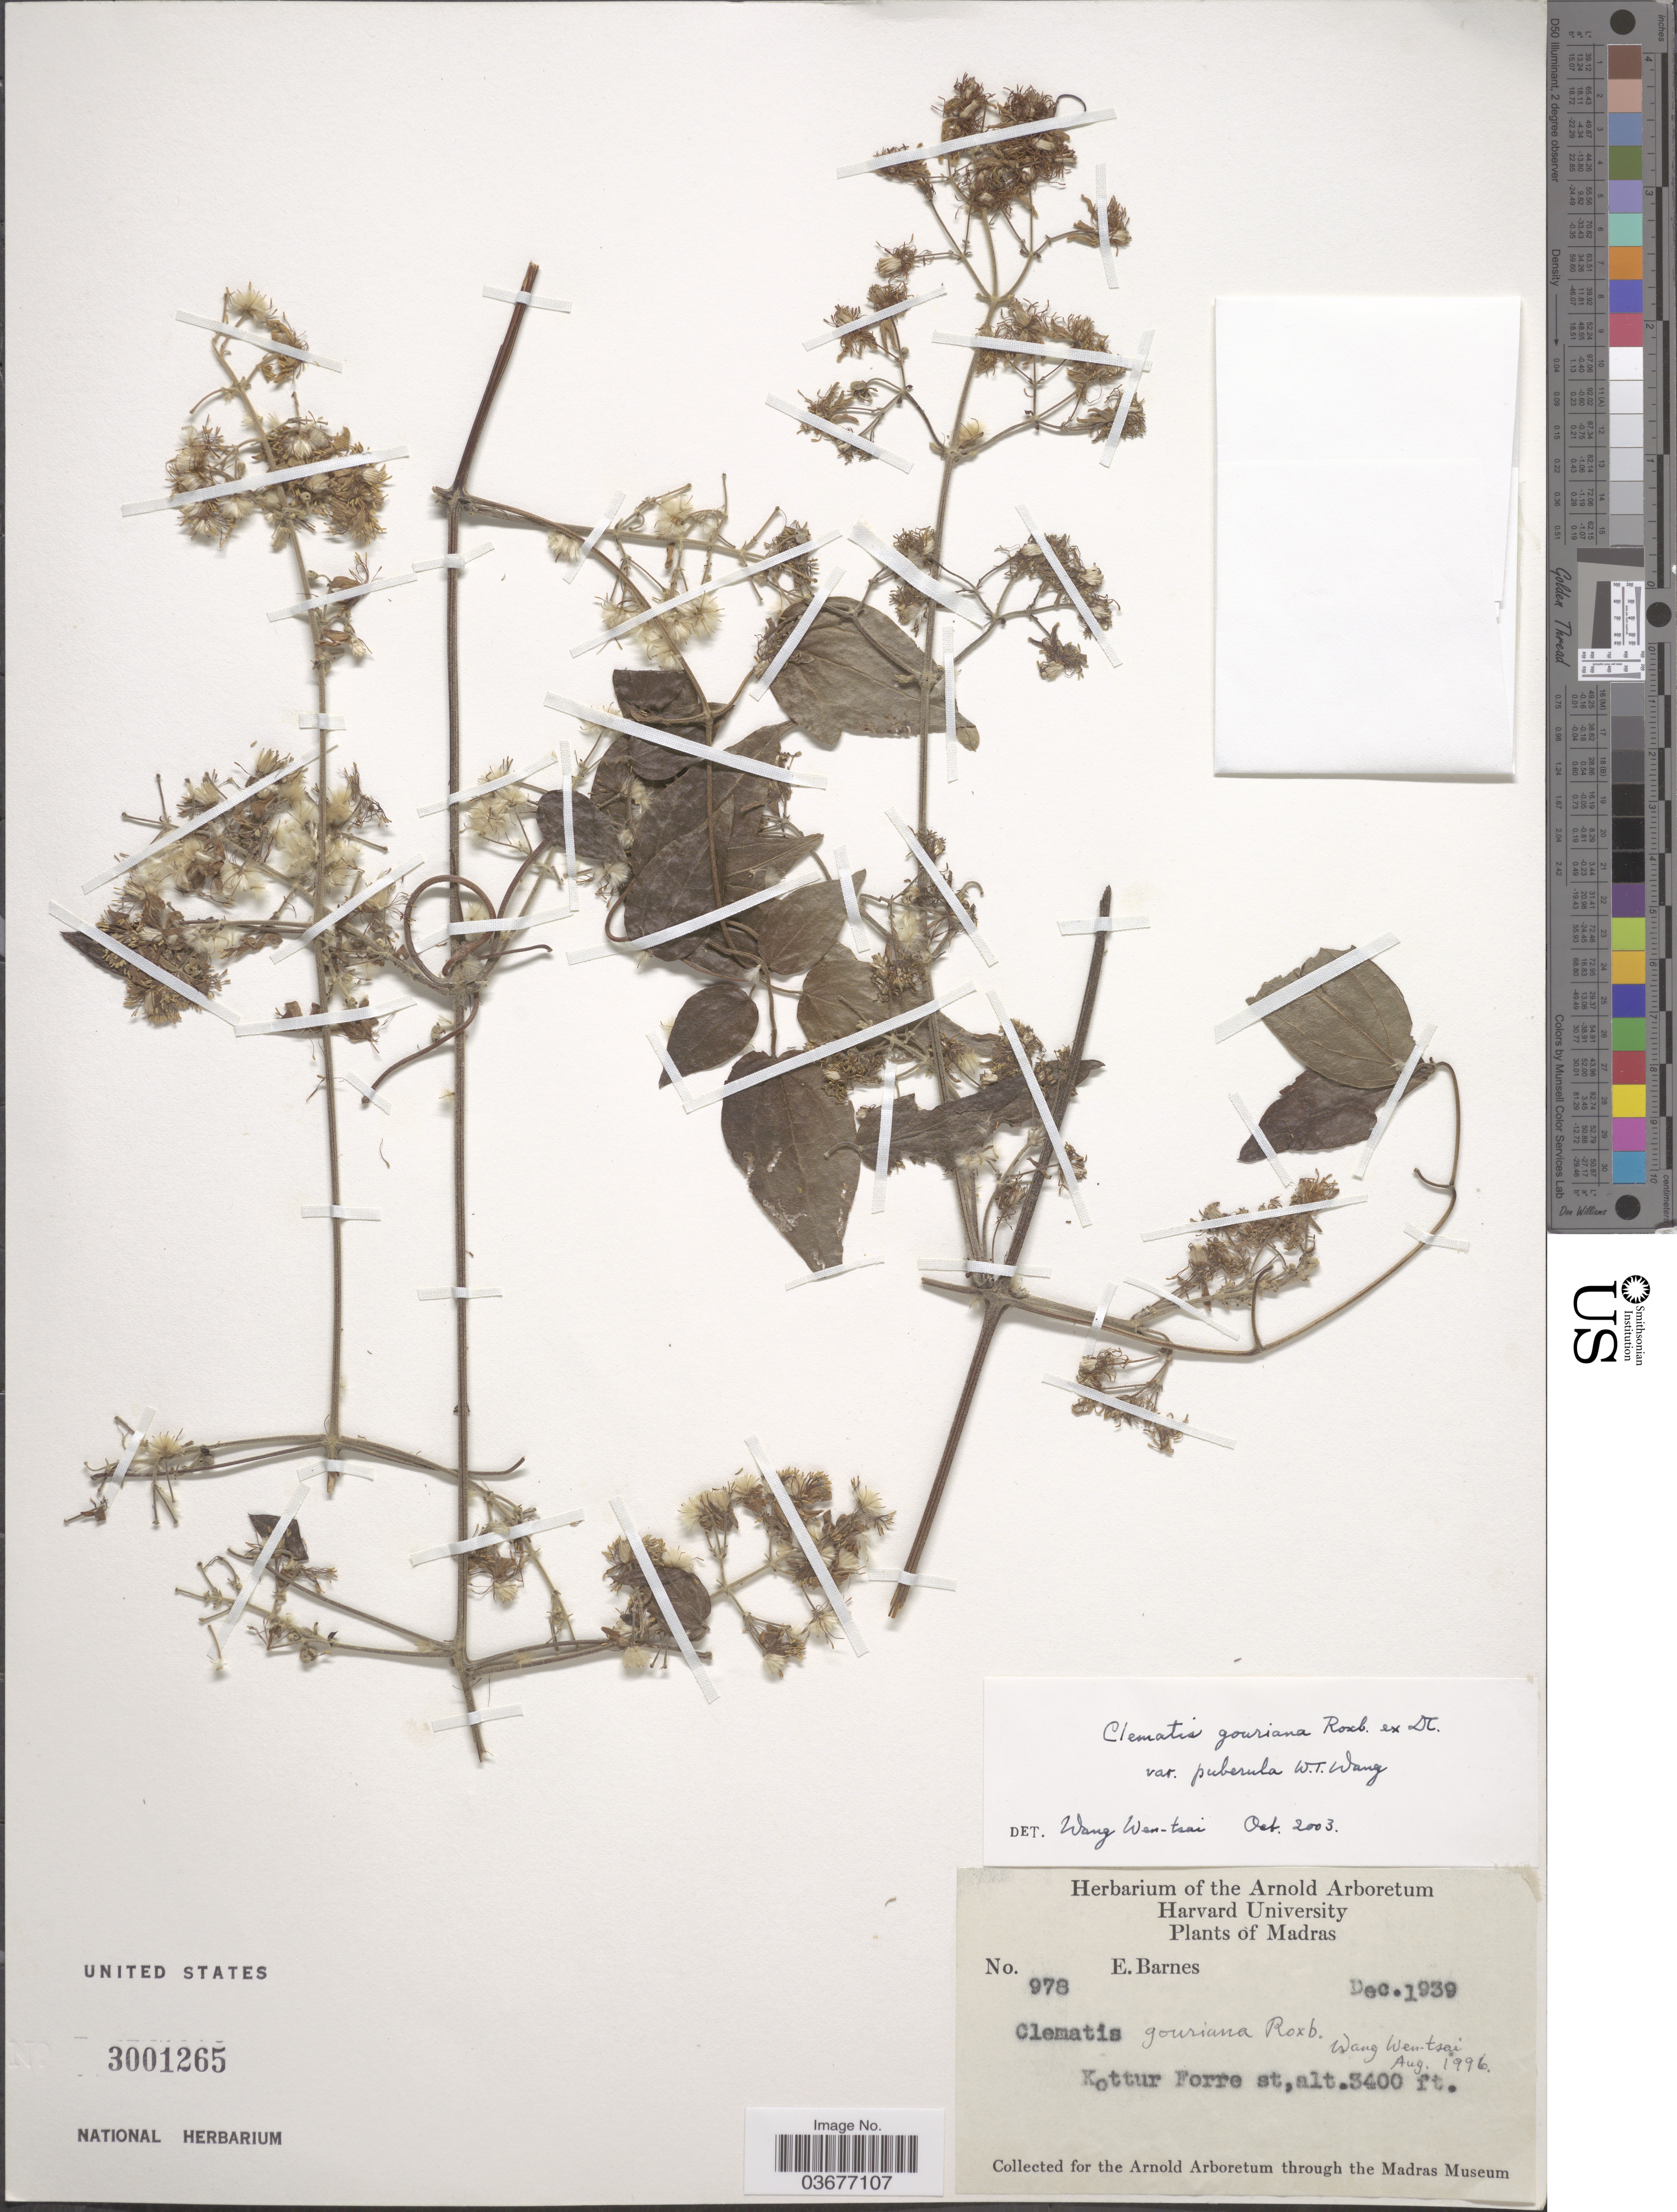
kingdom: Plantae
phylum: Tracheophyta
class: Magnoliopsida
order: Ranunculales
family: Ranunculaceae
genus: Clematis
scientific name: Clematis gouriana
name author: Roxb. ex DC.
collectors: E. Barnes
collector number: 978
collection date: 1939-12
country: India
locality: Madras. Kottur Forre st.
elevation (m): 1036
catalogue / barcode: US 3001265